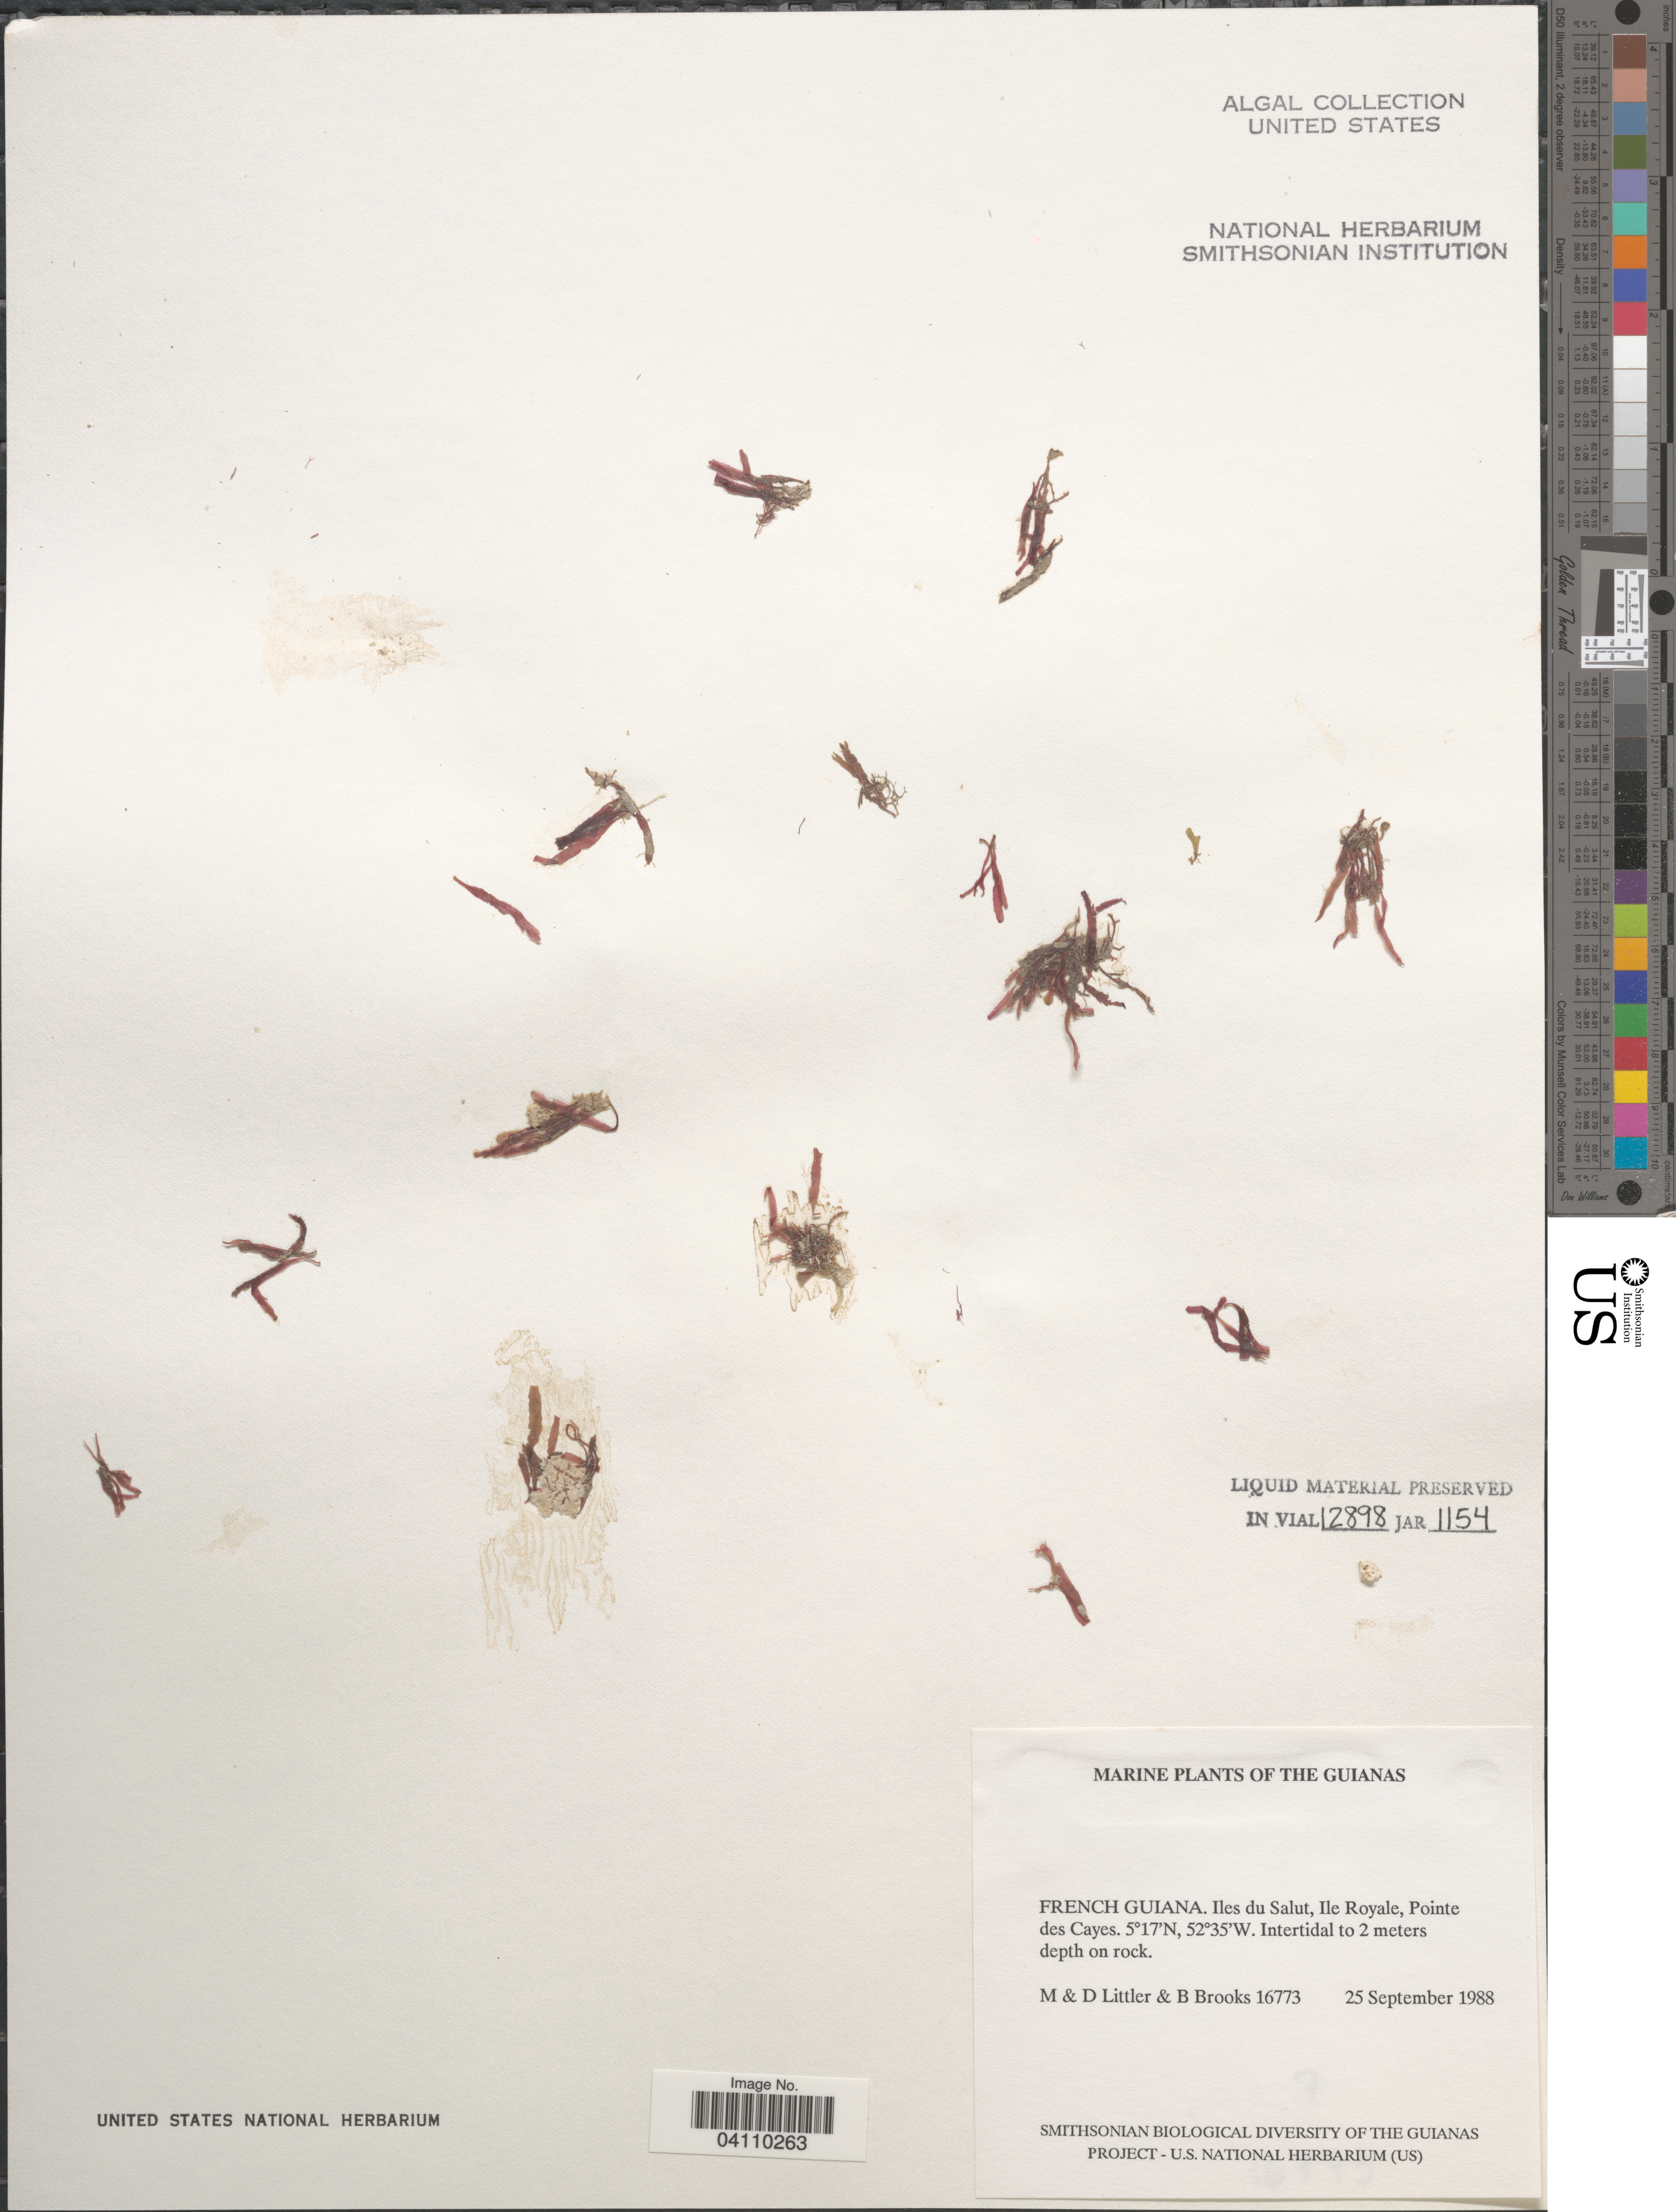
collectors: M. Littler, D. S. Littler & B. Brooks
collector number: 16773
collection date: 1988-09-25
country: French Guiana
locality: The Guianas. Iles du Salut, Ile Royale, Pointe des Cayes.